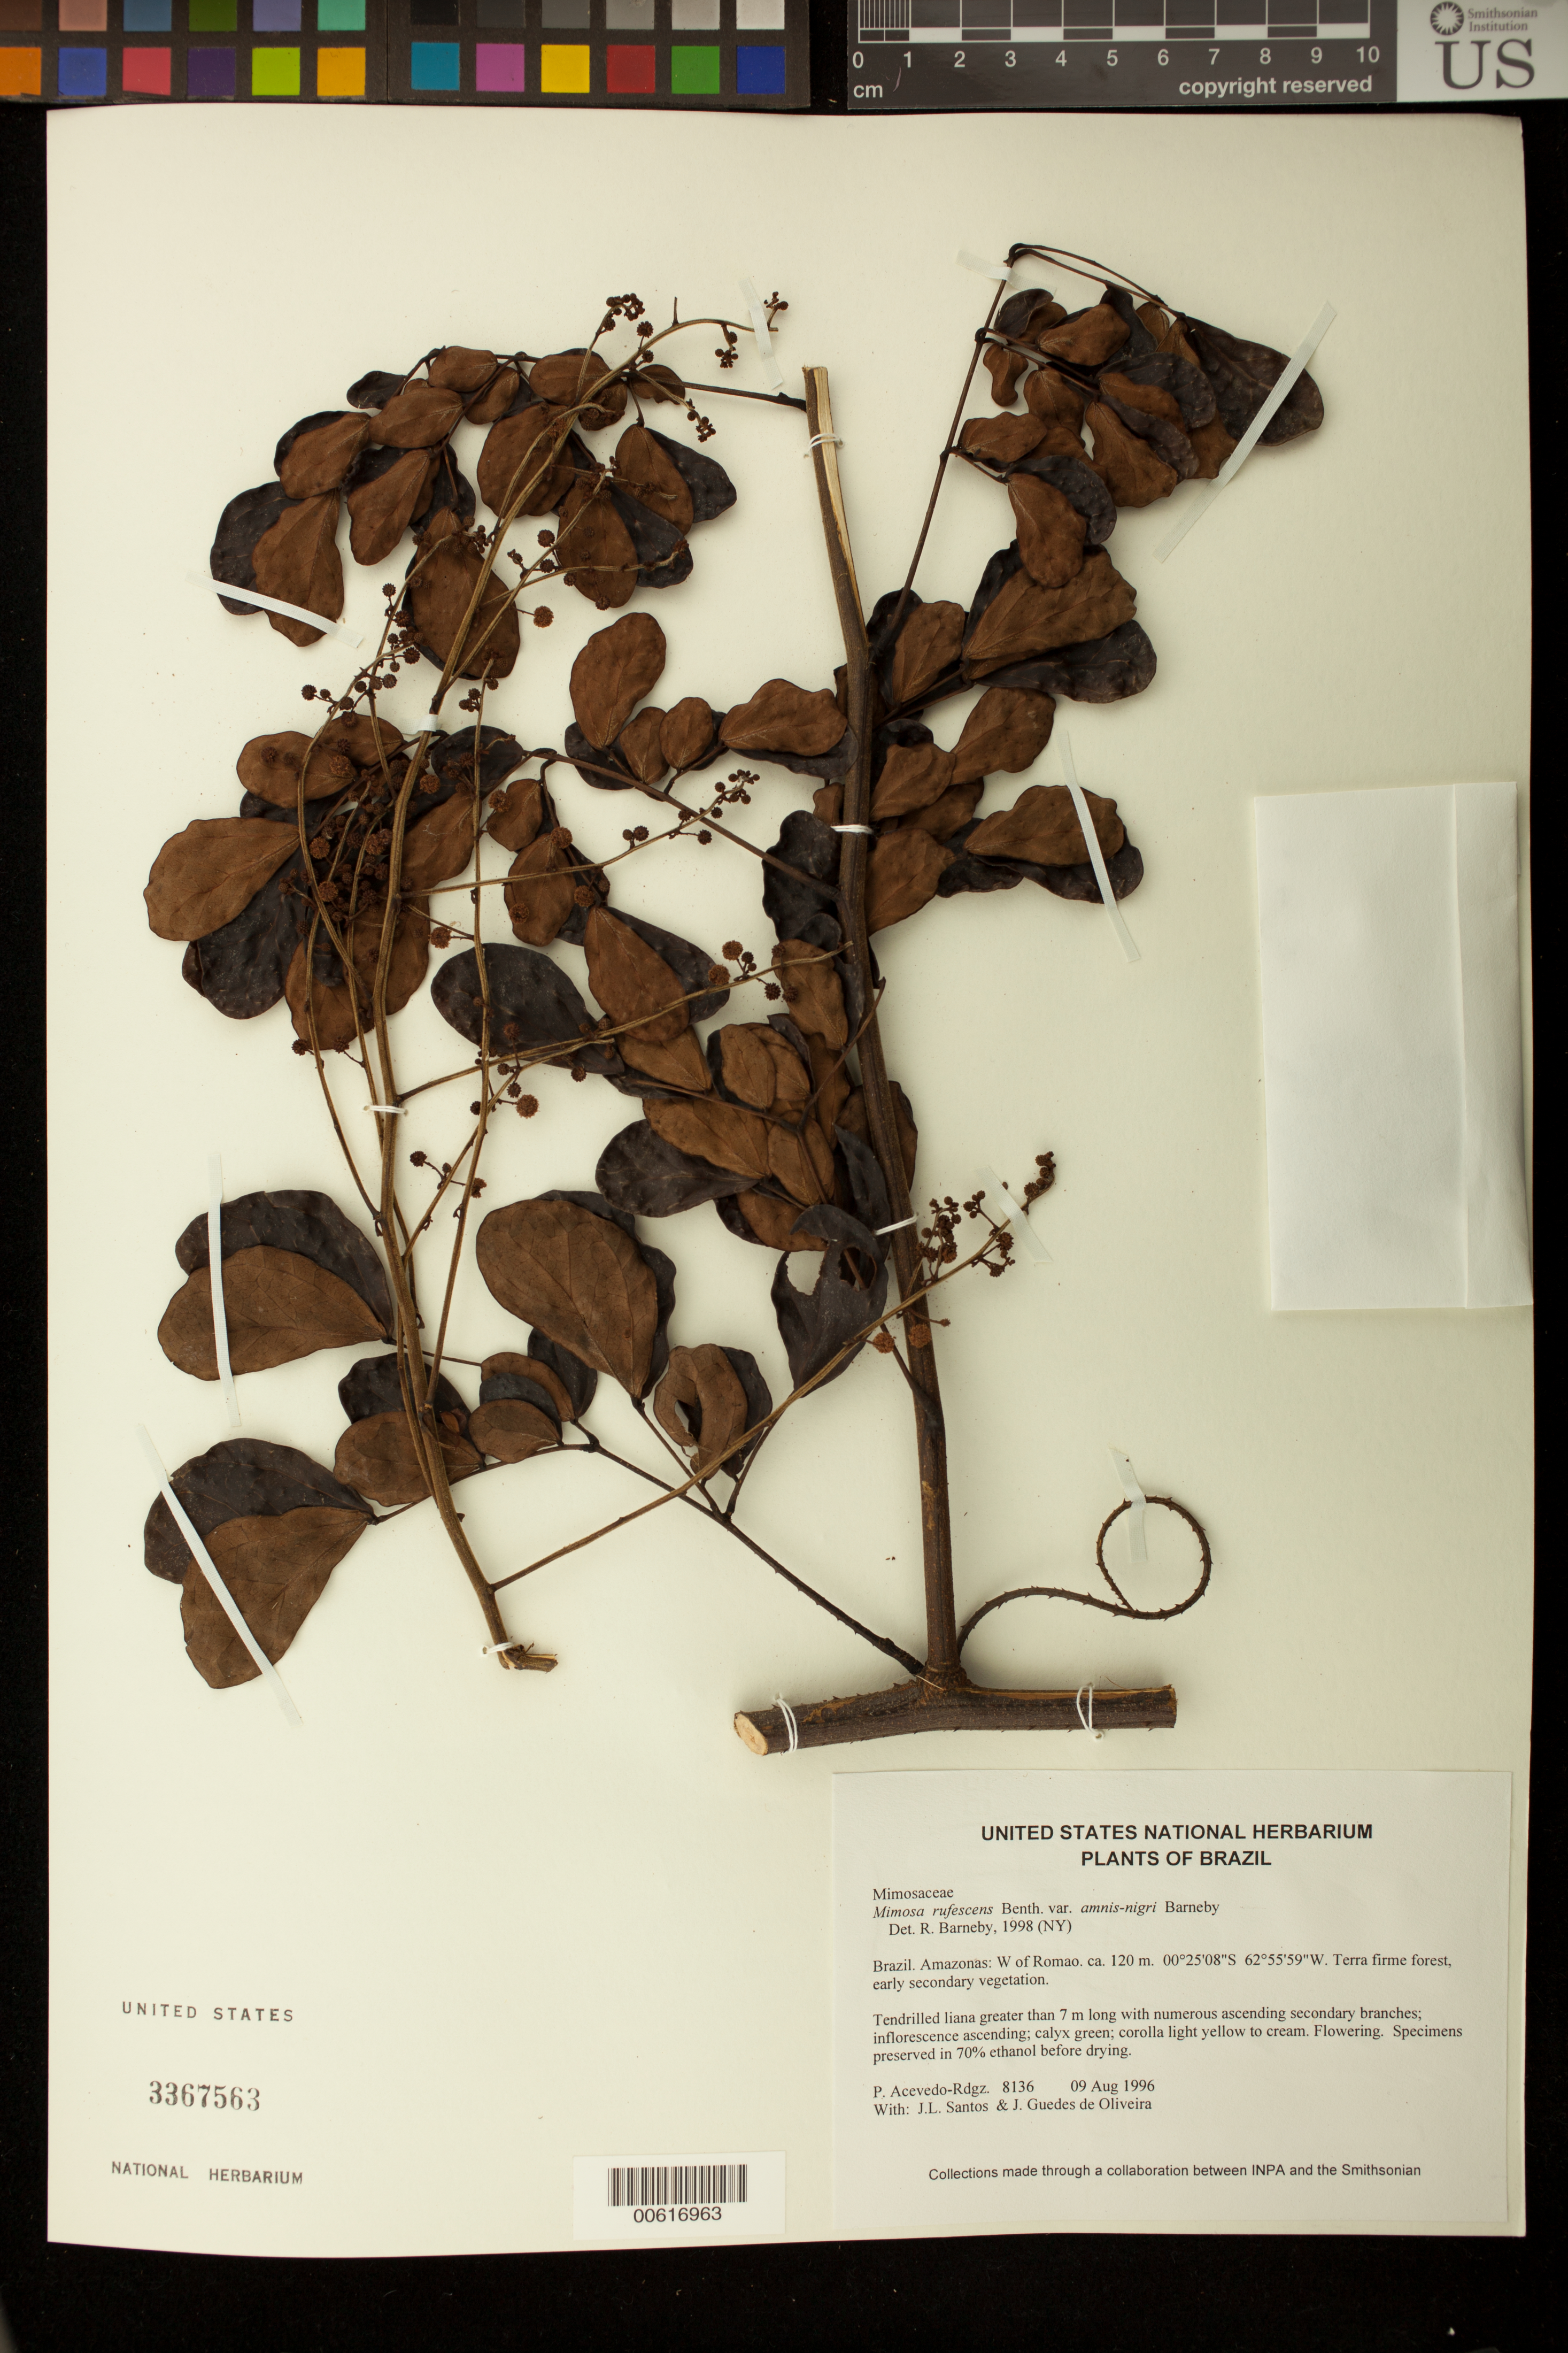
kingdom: Plantae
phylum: Tracheophyta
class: Magnoliopsida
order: Fabales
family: Fabaceae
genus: Mimosa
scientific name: Mimosa rufescens var. amnis-nigri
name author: Barneby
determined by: Barneby, Rupert C., (NY)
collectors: P. Acevedo-Rodr., J. L. Santos & J. Guedes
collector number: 8136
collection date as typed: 09 Aug 1996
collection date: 1996-08-09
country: Brazil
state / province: Amazonas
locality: Amazonas: W of Romao.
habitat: Terra firme forest, early secondary vegetation.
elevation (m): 120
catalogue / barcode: US 3367563